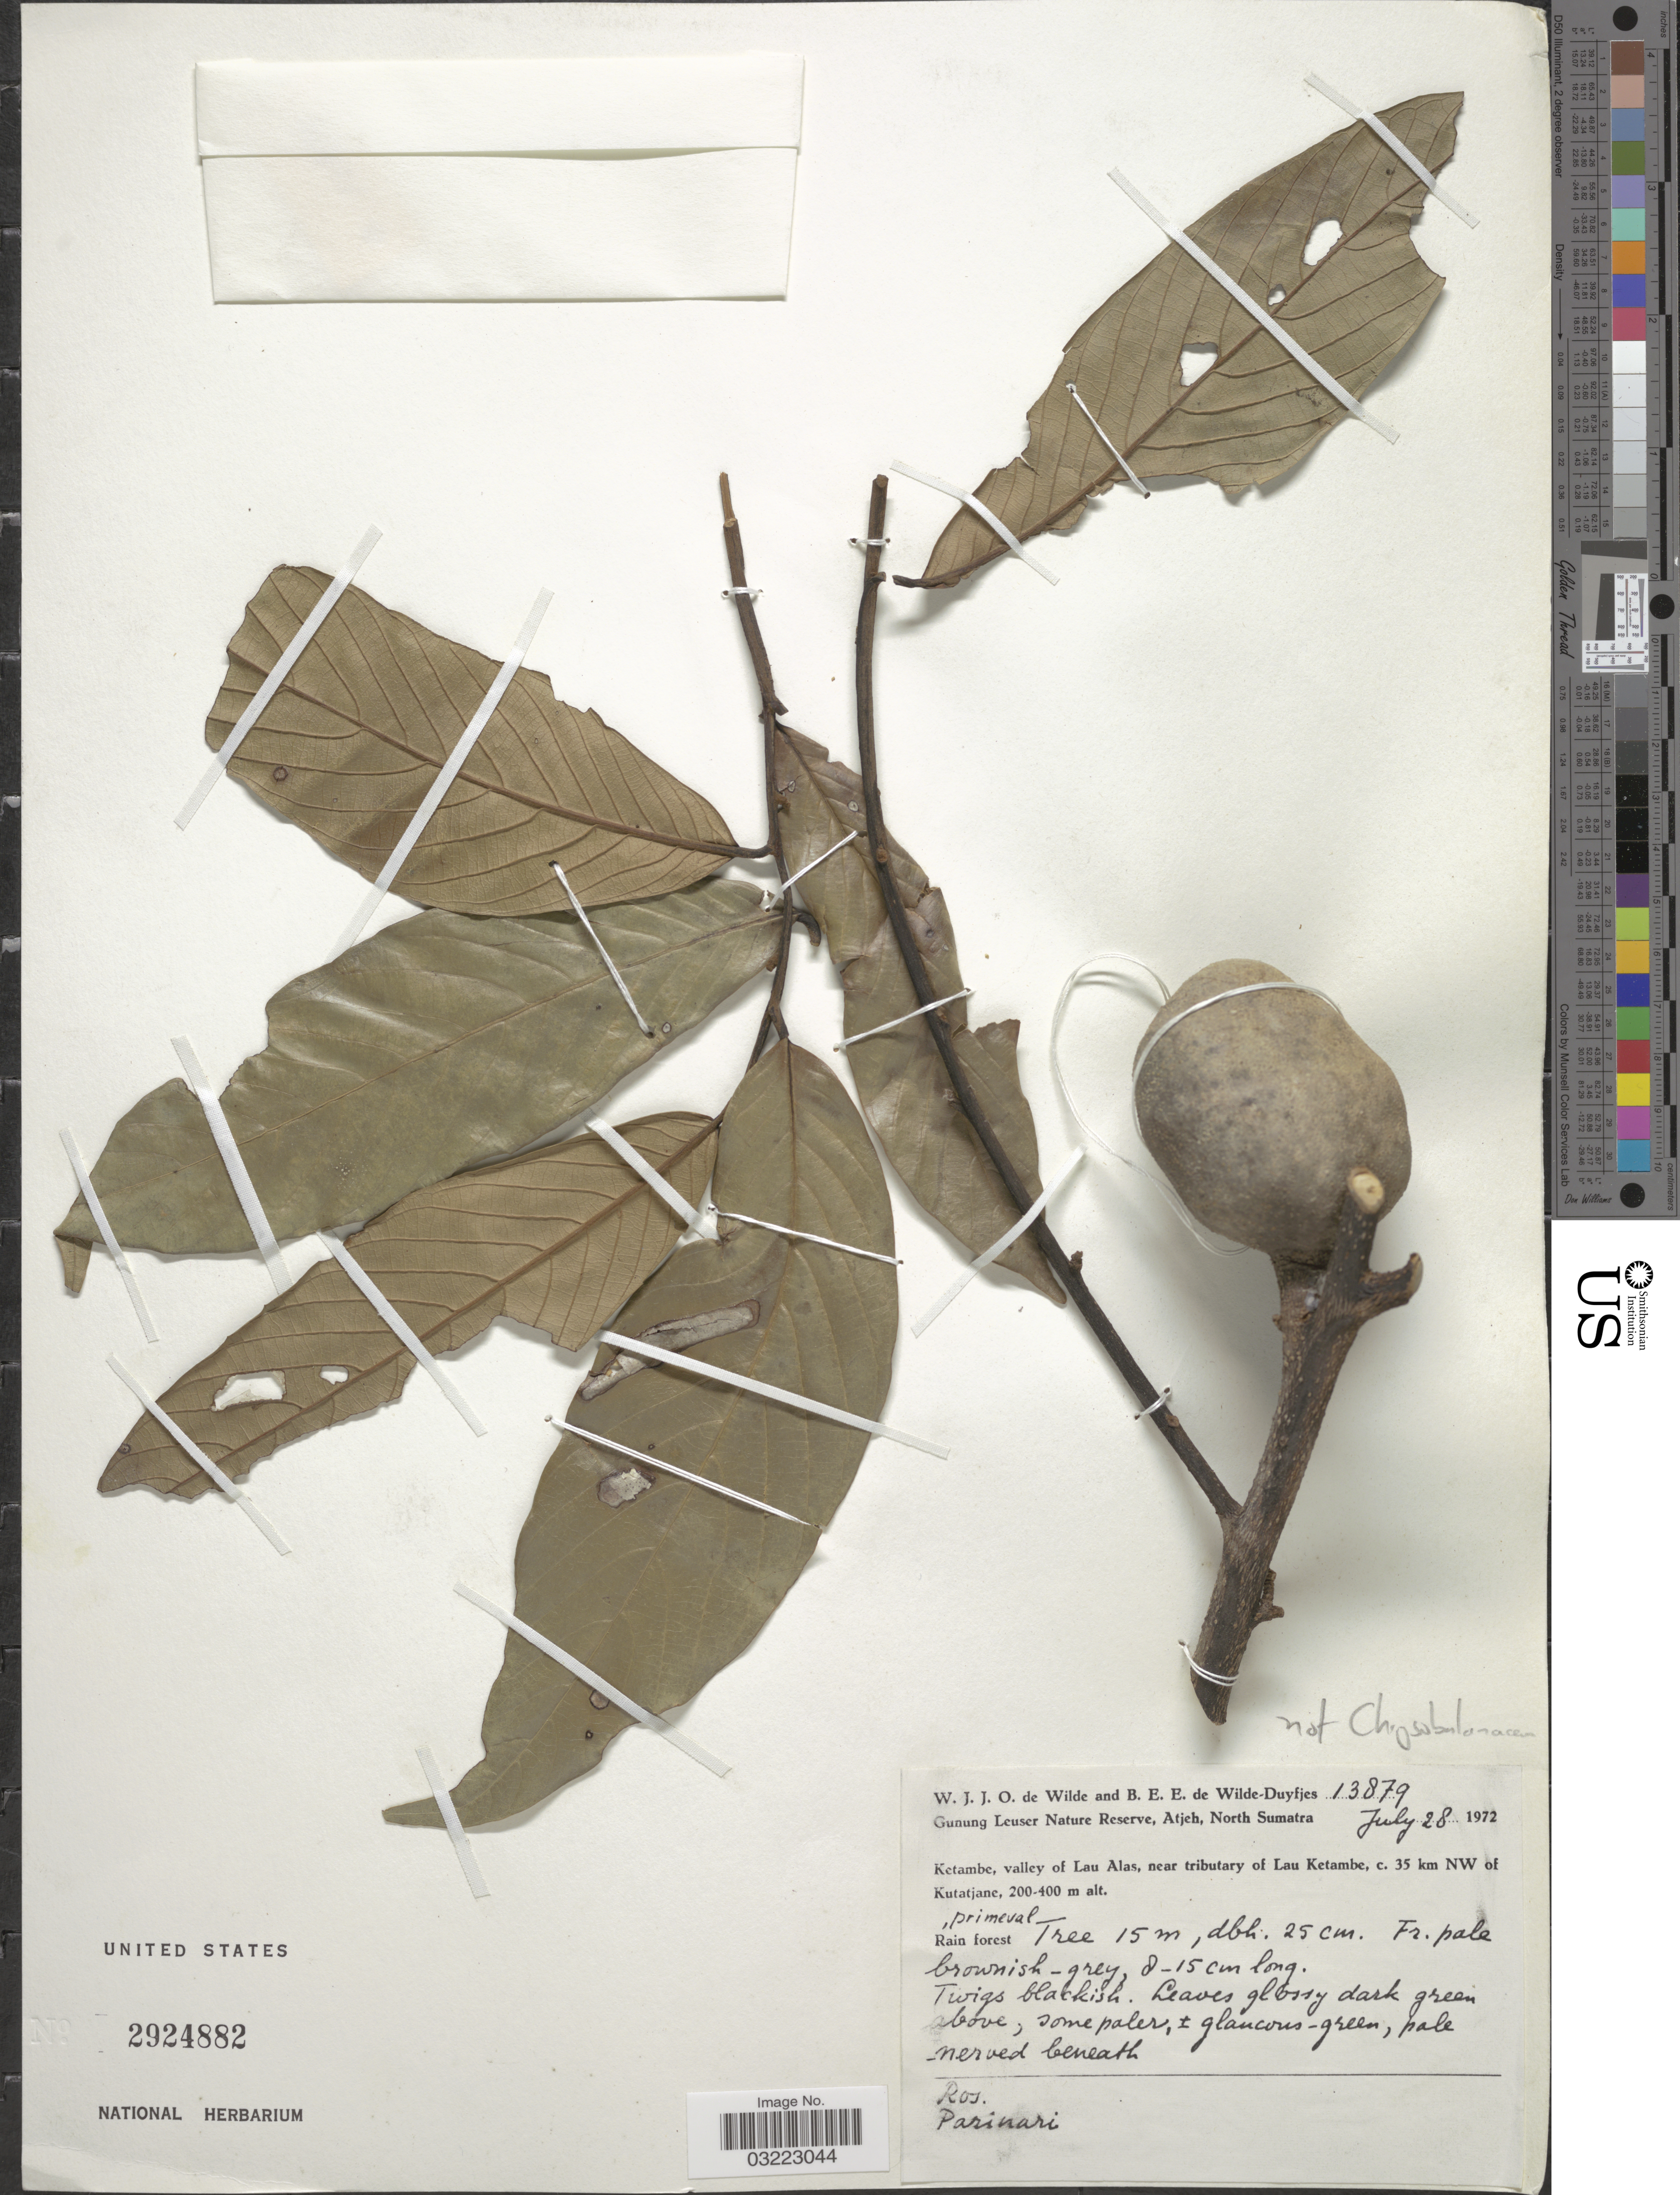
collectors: W. J. de Wilde & B. E. de Wilde-Duyfjes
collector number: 13879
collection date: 1972-07-28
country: Indonesia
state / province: Sumatra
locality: Gunung Leuser Nature Reserve, Atjeh, North Sumatra. Ketambe, valley of Lau Alas, near tributary of Lau Ketambe, c. 35 km NW of Kutatjane.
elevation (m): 200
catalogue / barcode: US 2924882